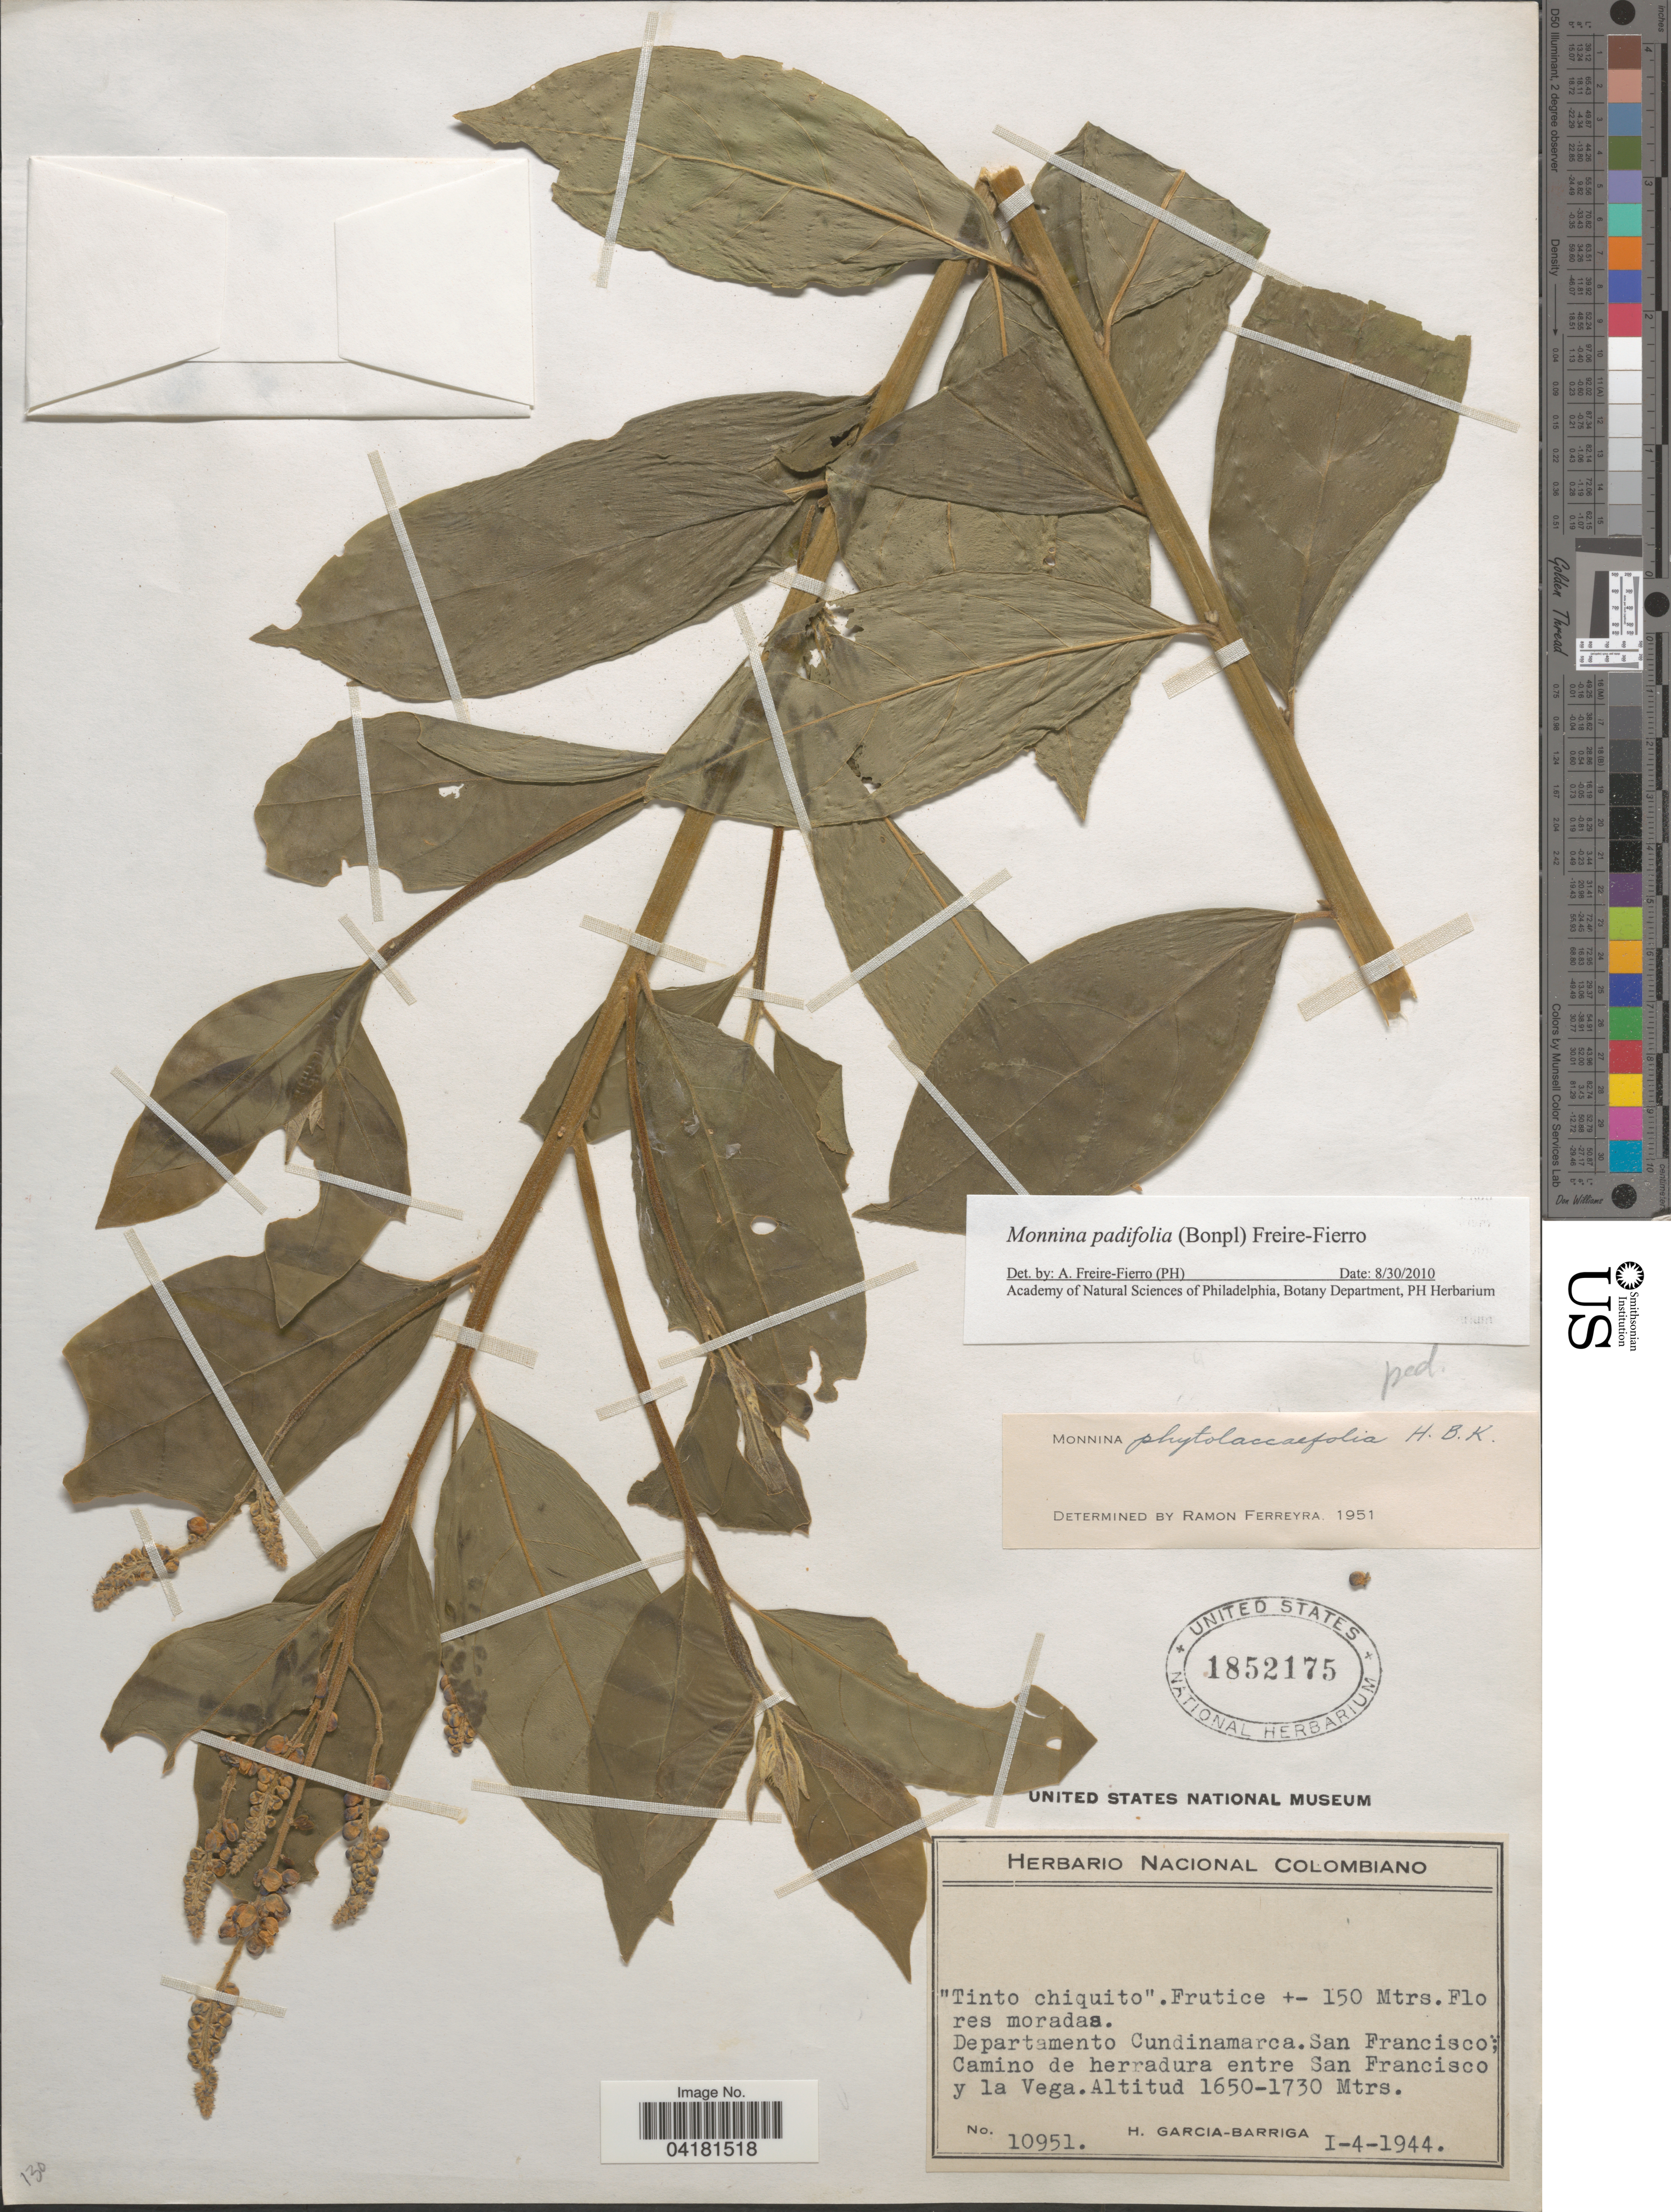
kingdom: Plantae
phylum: Tracheophyta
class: Magnoliopsida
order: Fabales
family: Polygalaceae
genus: Monnina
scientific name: Monnina padifolia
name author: (Bonpl.) Freire-Fierro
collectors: H. García Barriga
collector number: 10951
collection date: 1944-01-04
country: Colombia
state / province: Cundinamarca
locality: Departamento Cundinamarca. San Francisco; Camino de herradura entre San Francisco y la Vega.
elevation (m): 1650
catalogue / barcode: US 1852175